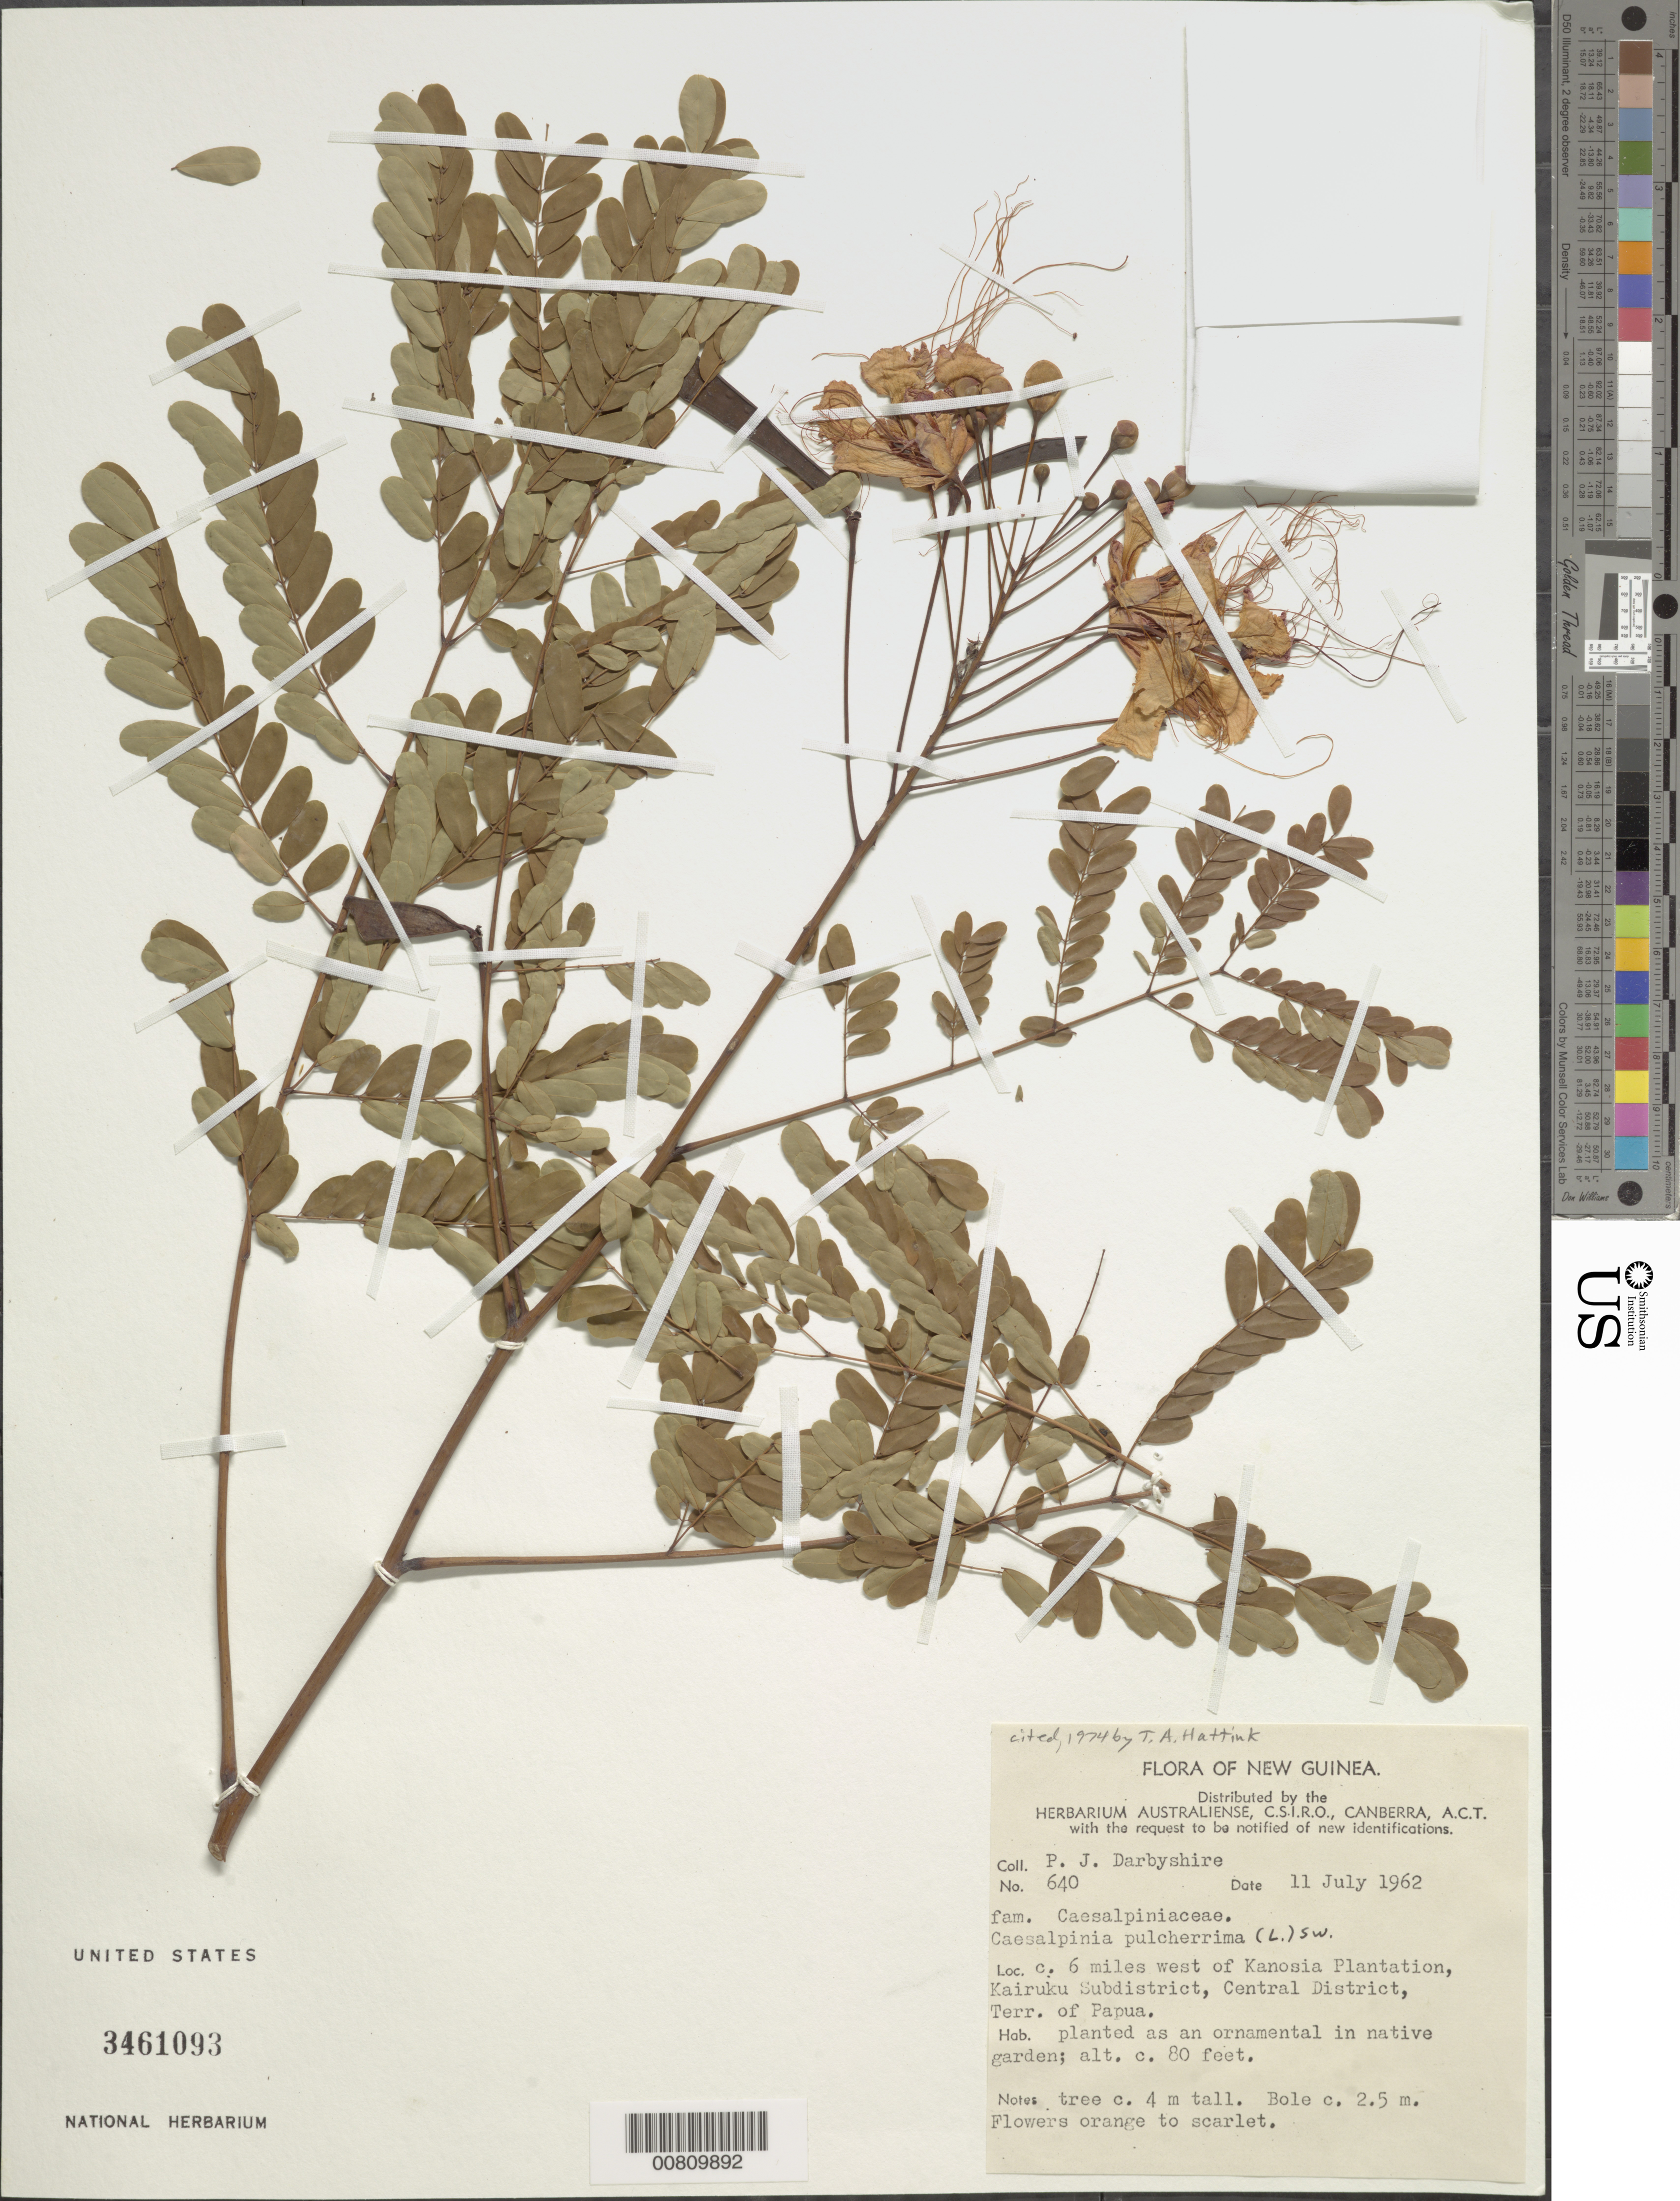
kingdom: Plantae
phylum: Tracheophyta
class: Magnoliopsida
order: Fabales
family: Fabaceae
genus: Caesalpinia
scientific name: Caesalpinia pulcherrima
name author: (L.) Sw.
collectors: P. Darbyshire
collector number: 640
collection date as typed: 11 Jul 1962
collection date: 1962-07-11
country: Papua New Guinea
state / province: Central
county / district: Kairuku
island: New Guinea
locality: W of Kanosia Plantation.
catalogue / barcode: US 3461093